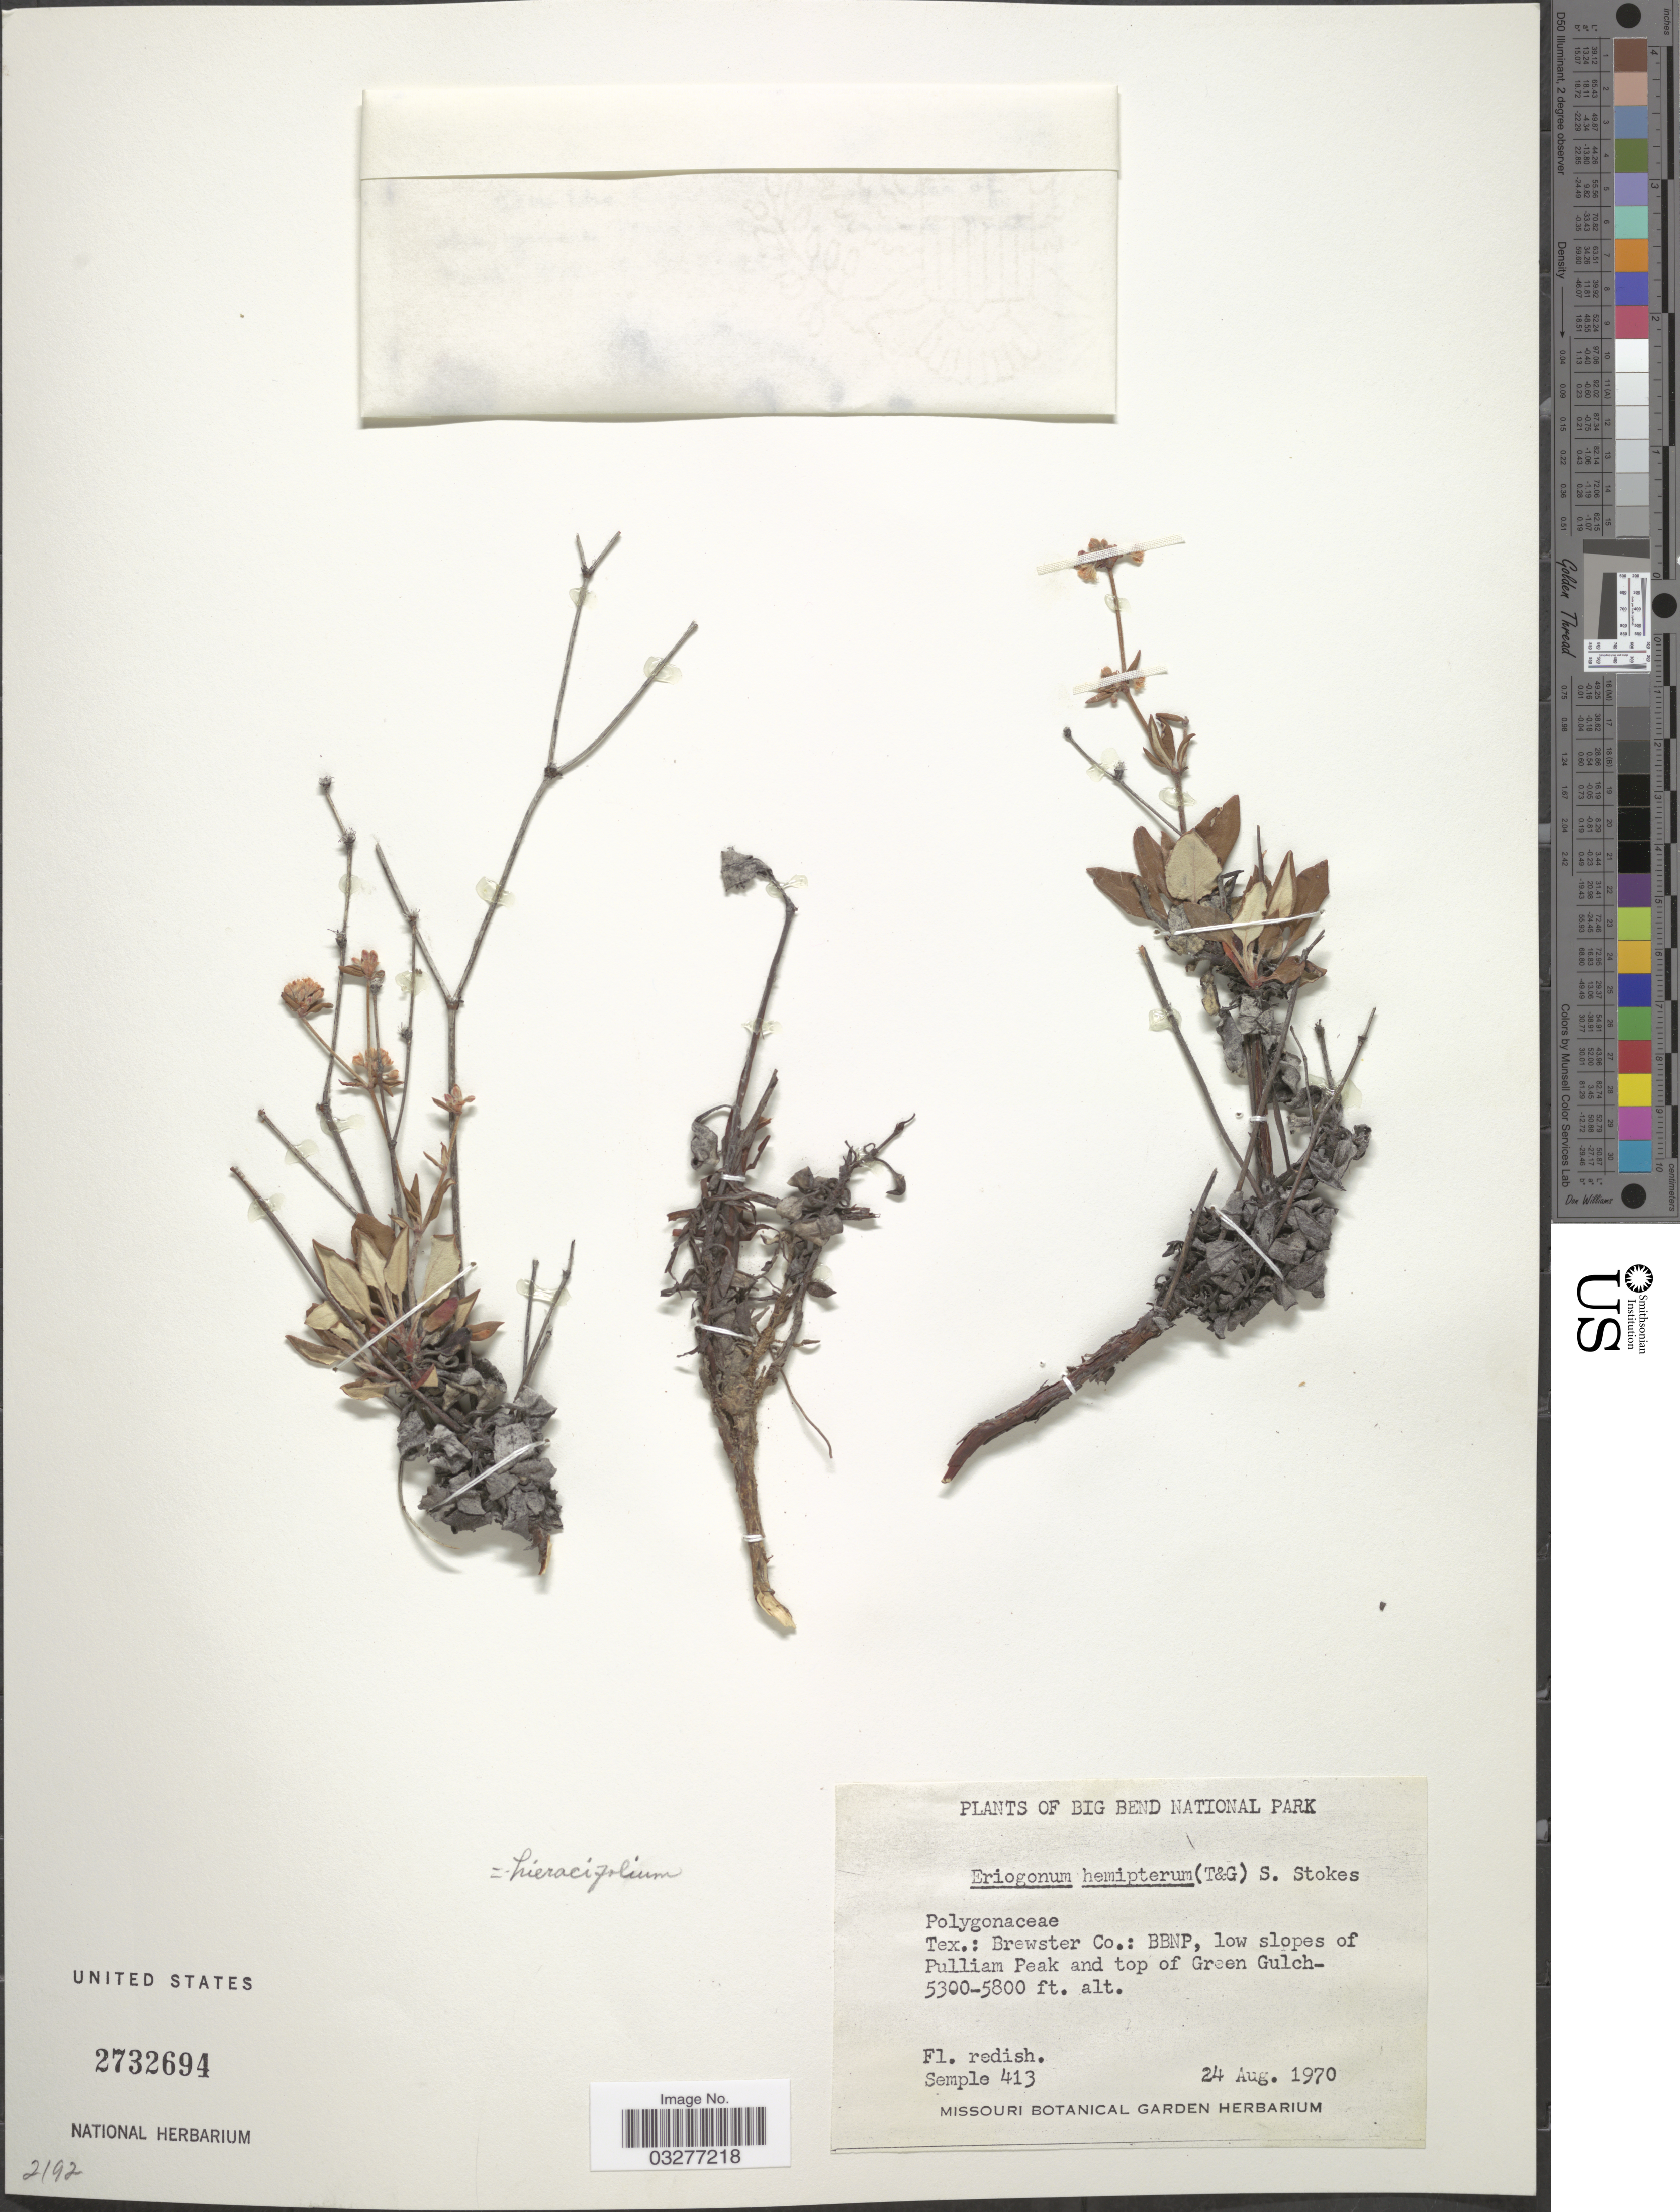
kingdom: Plantae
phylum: Tracheophyta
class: Magnoliopsida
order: Caryophyllales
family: Polygonaceae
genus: Eriogonum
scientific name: Eriogonum hieraciifolium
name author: Benth. in DC.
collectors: Semple, --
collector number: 413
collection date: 1970-08-24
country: United States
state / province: Texas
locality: Brewster Co.: BBNP, low slopes of Pulliam Peak and top of Green Gulch.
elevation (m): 1615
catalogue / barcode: US 2732694